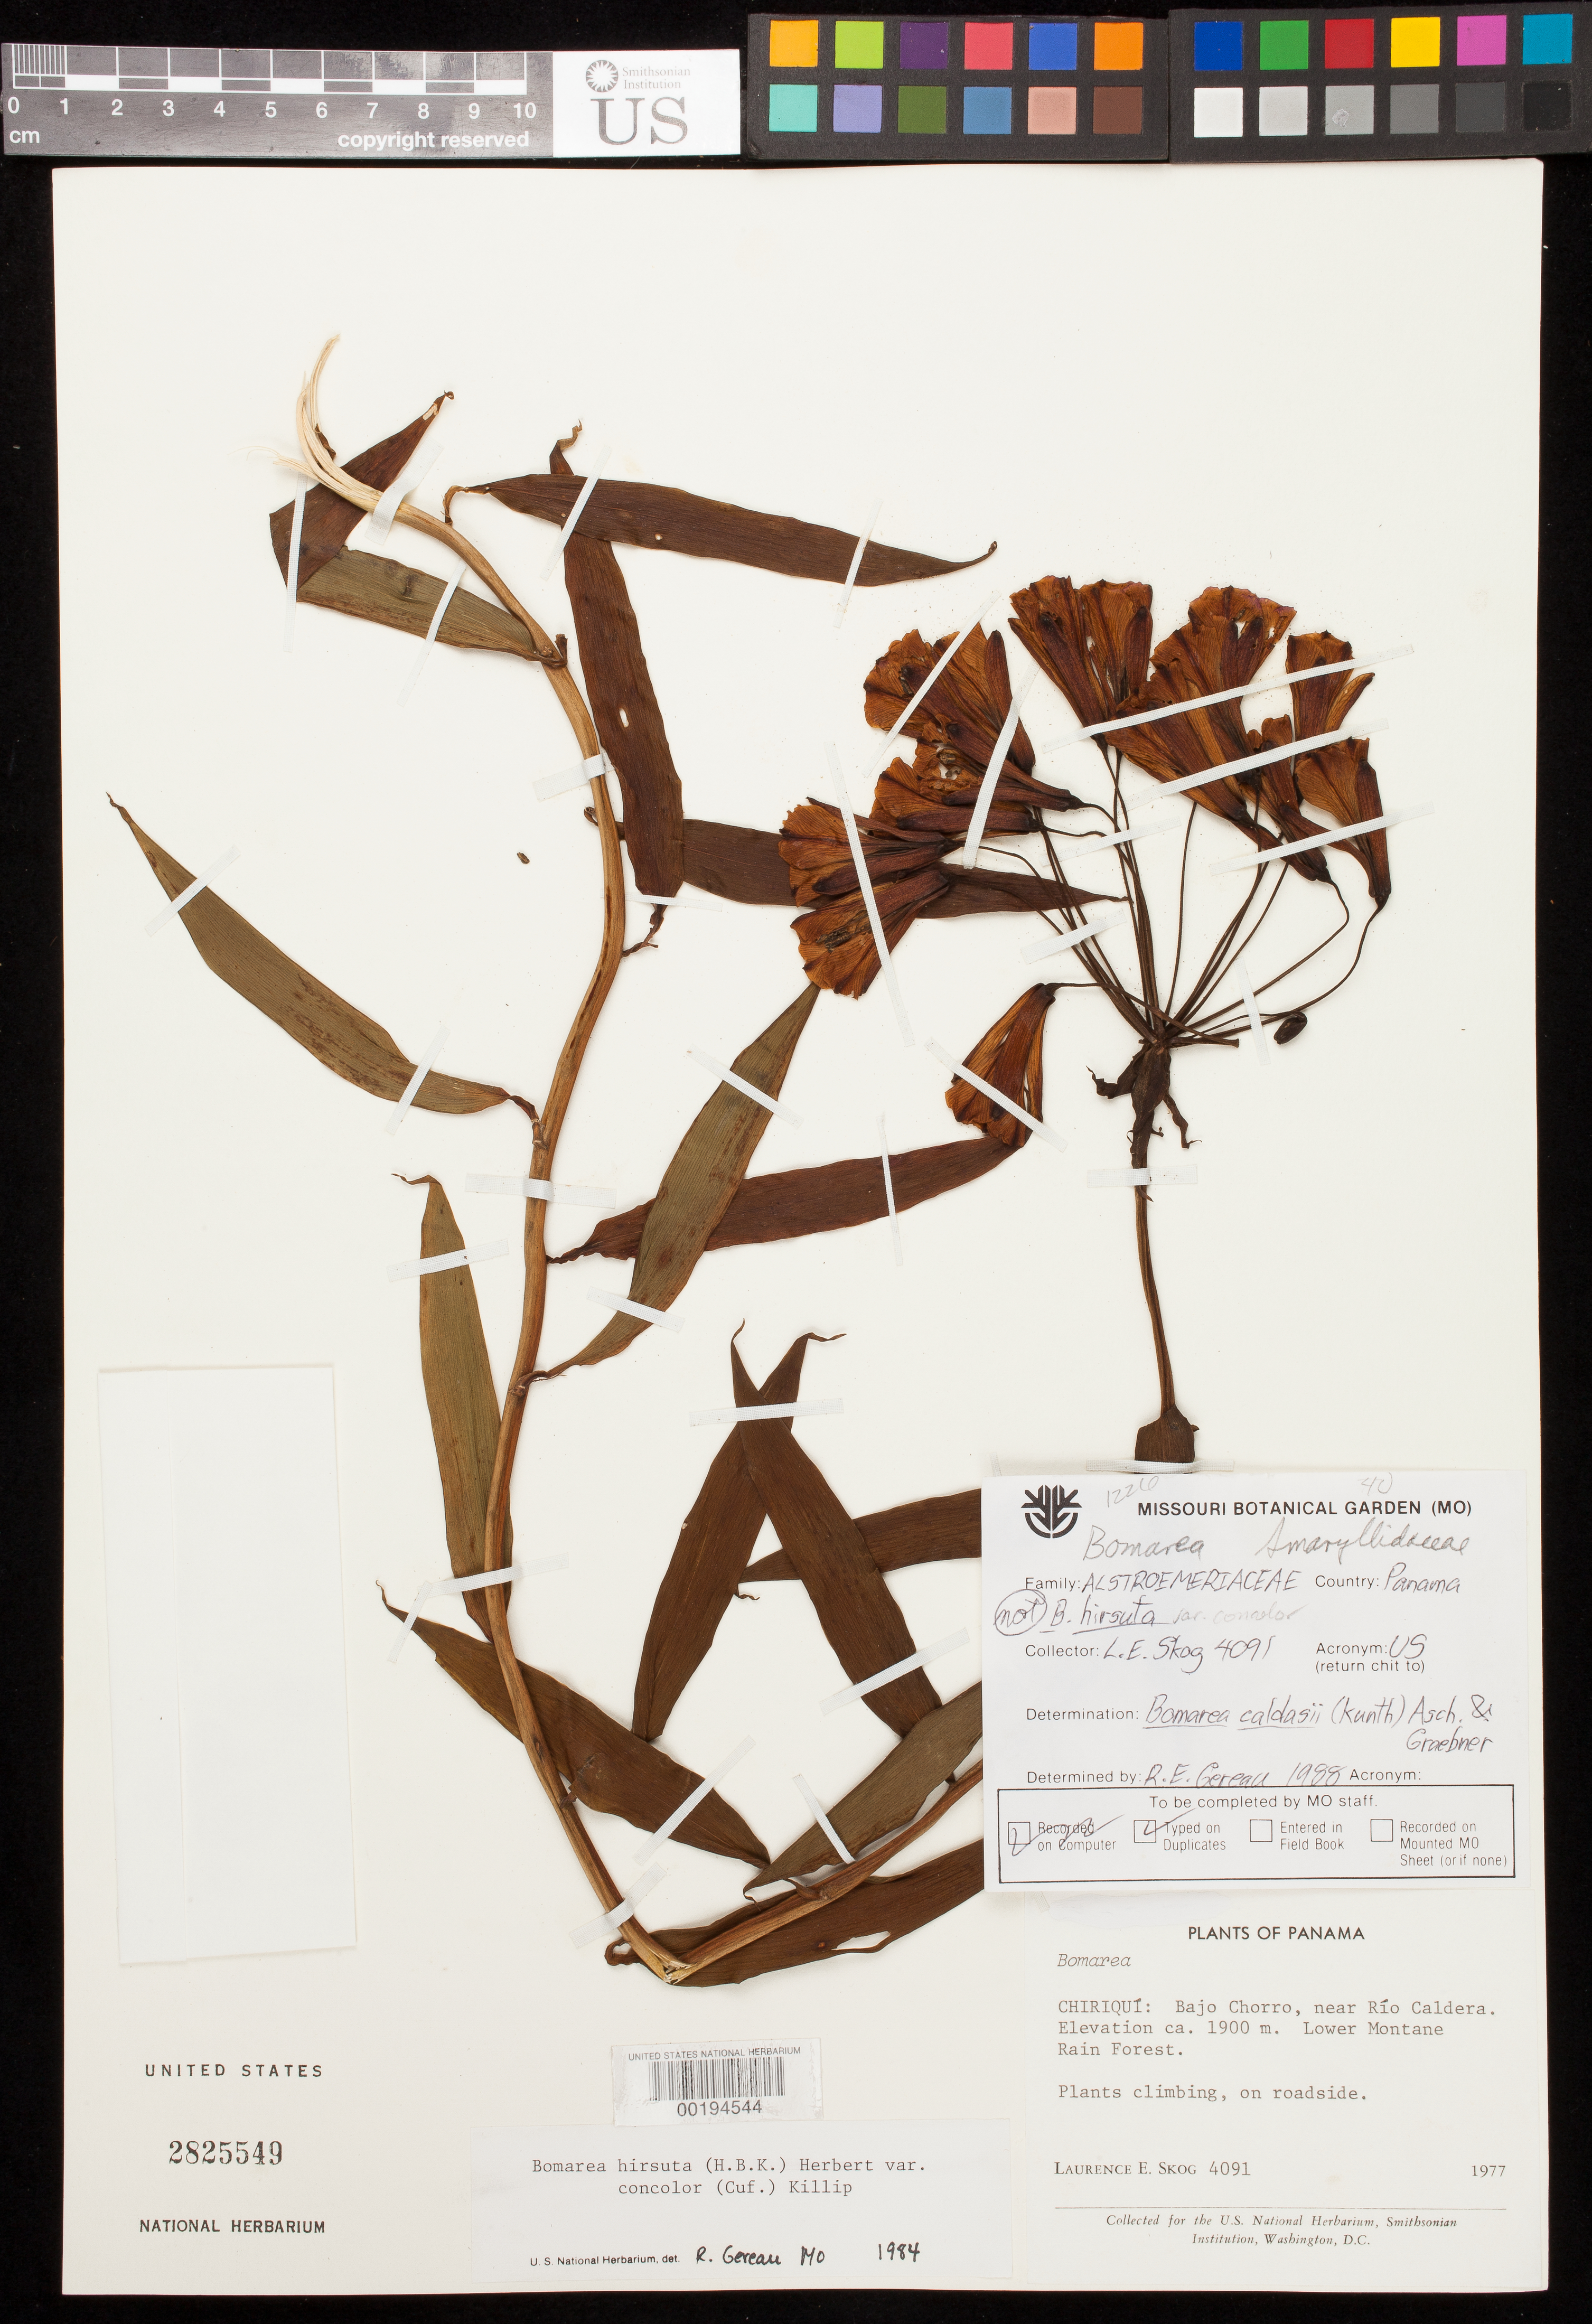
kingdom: Plantae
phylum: Tracheophyta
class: Liliopsida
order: Liliales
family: Alstroemeriaceae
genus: Bomarea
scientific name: Bomarea caldasii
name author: (Kunth) Asch. & Graebener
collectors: L. E. Skog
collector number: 4091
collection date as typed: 1977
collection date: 1977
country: Panama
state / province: Chiriquí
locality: Bajo Chorro, near Rio Caldera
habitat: Lower montane rain forest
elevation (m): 1900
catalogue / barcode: US 2825549